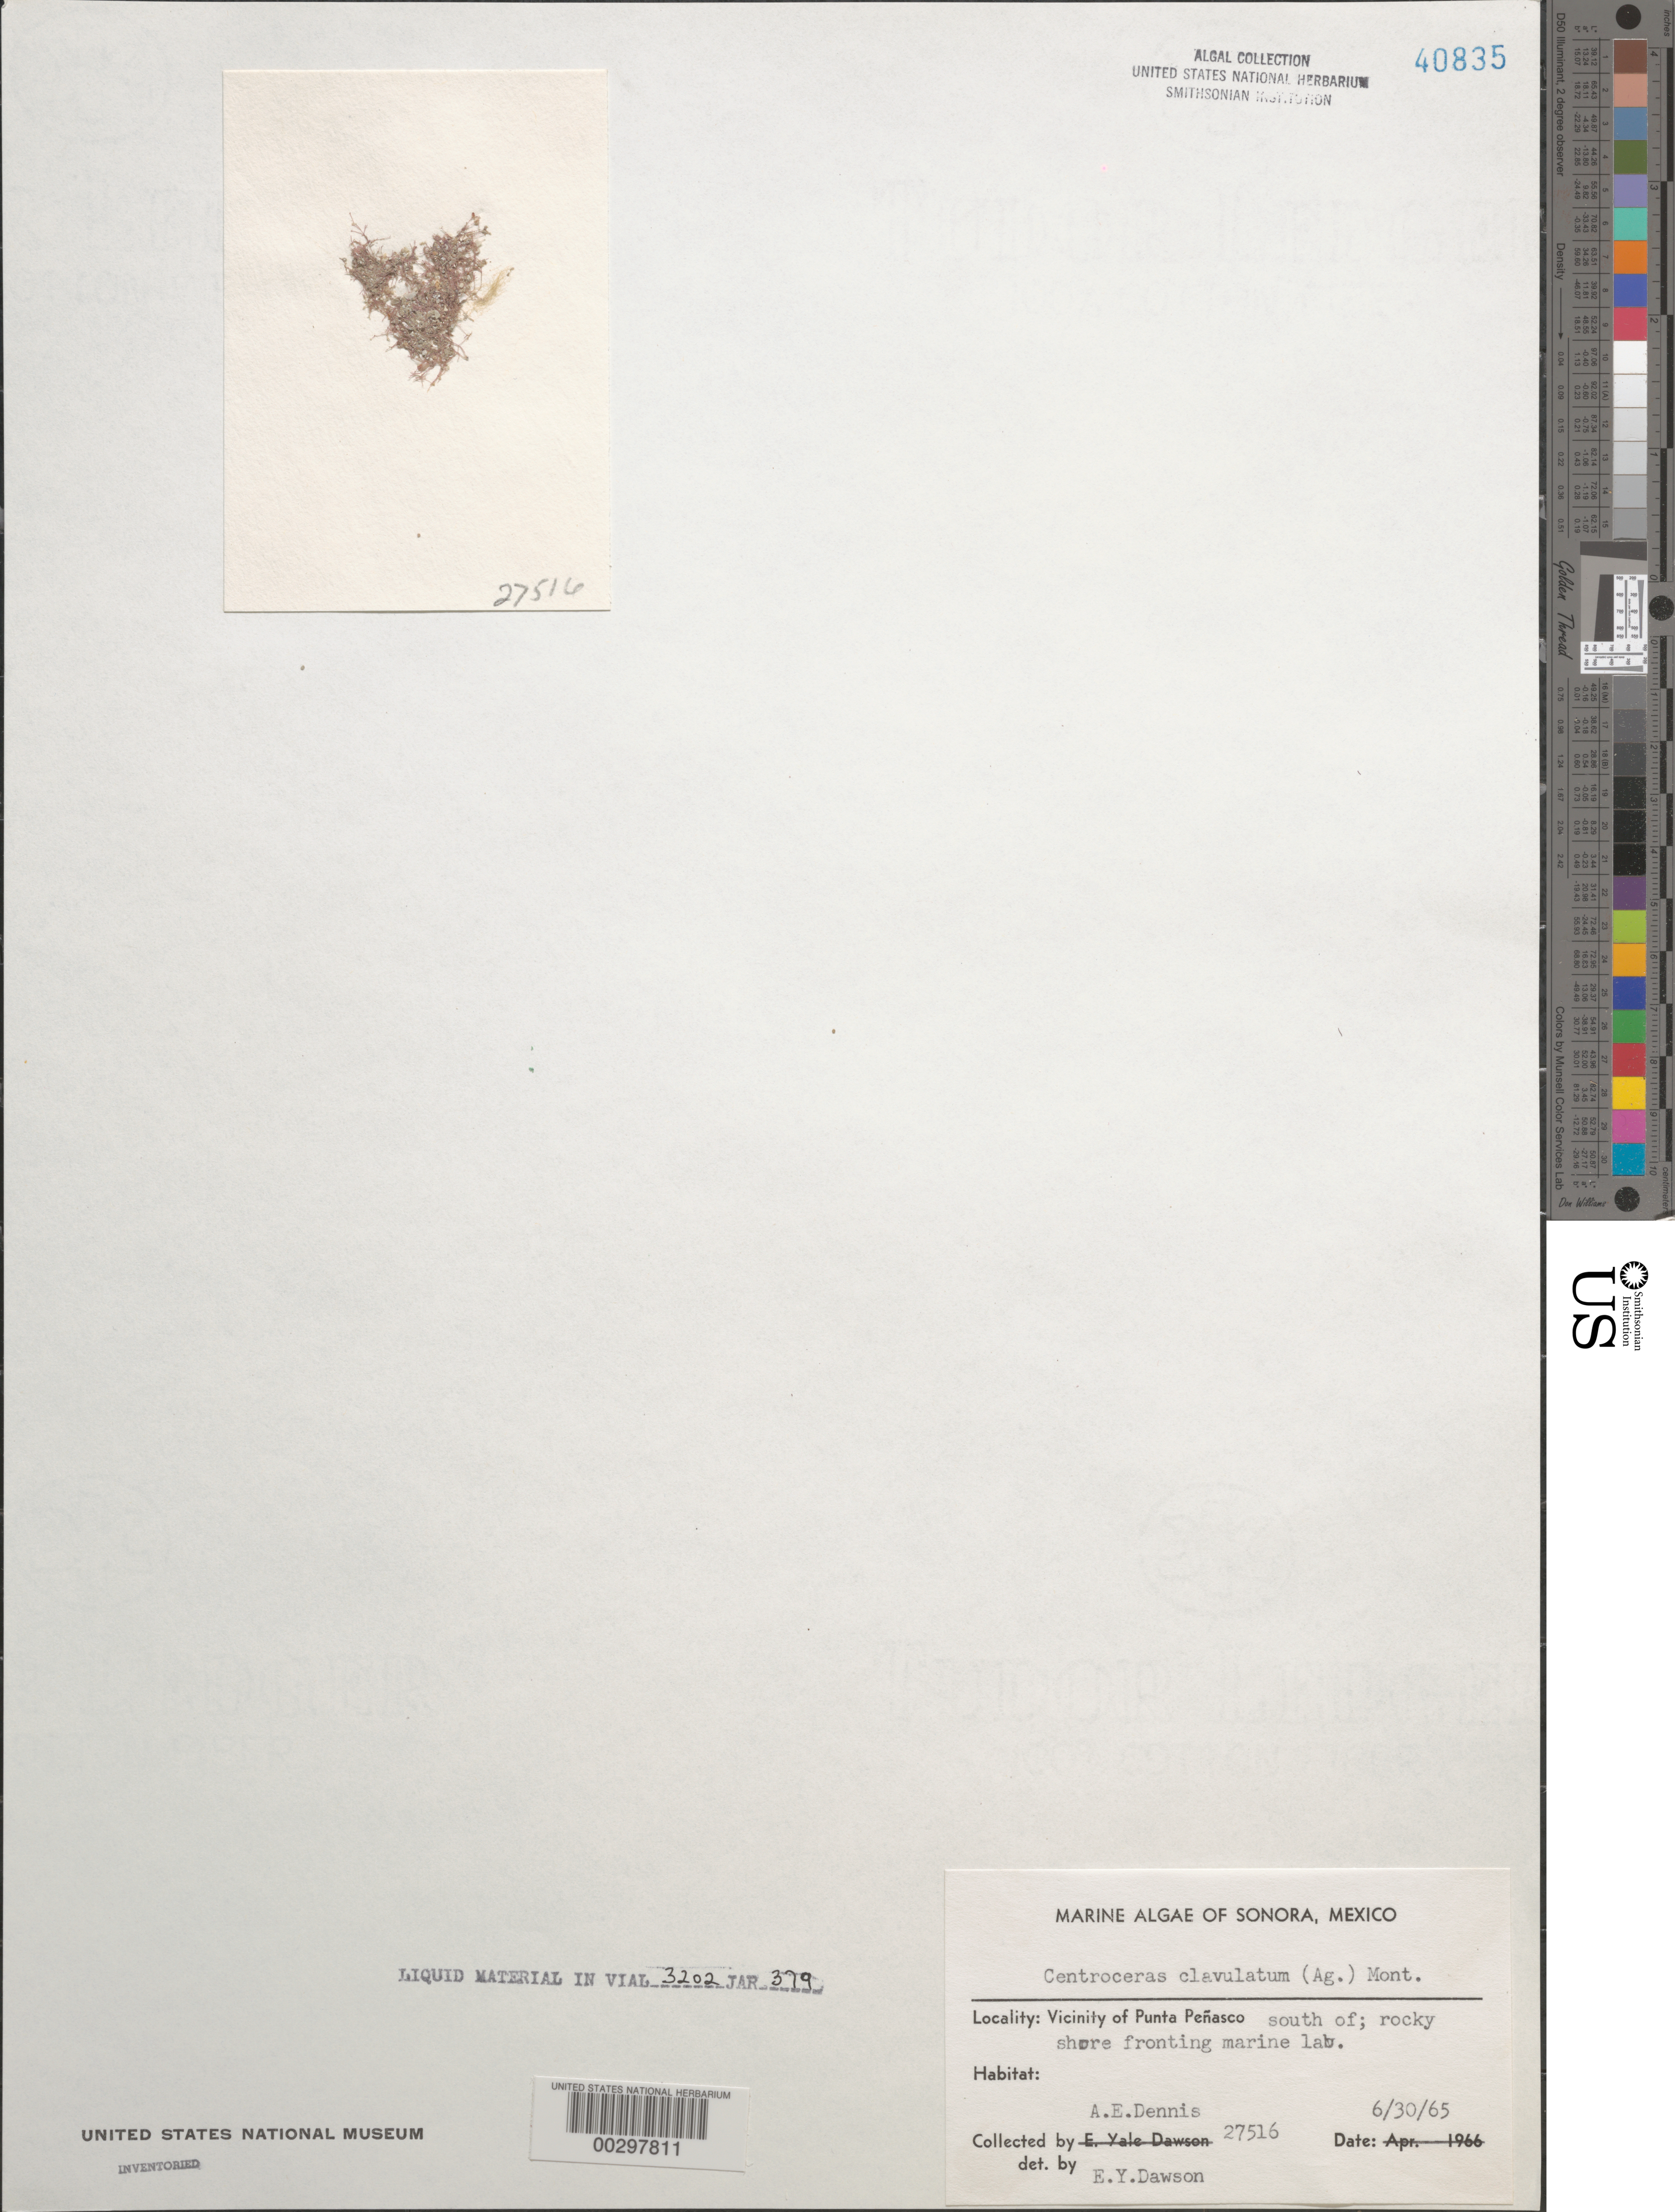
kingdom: Plantae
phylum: Rhodophyta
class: Florideophyceae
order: Ceramiales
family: Ceramiaceae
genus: Centroceras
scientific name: Centroceras clavulatum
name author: (C. Agardh) Mont.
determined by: Dawson, E. Y.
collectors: A. Dennis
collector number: EYD 27516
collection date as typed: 30 Jun 1965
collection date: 1965-06-30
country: Mexico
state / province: Sonora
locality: Marine laboratory shore, south of Punta Penasco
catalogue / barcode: US 40835